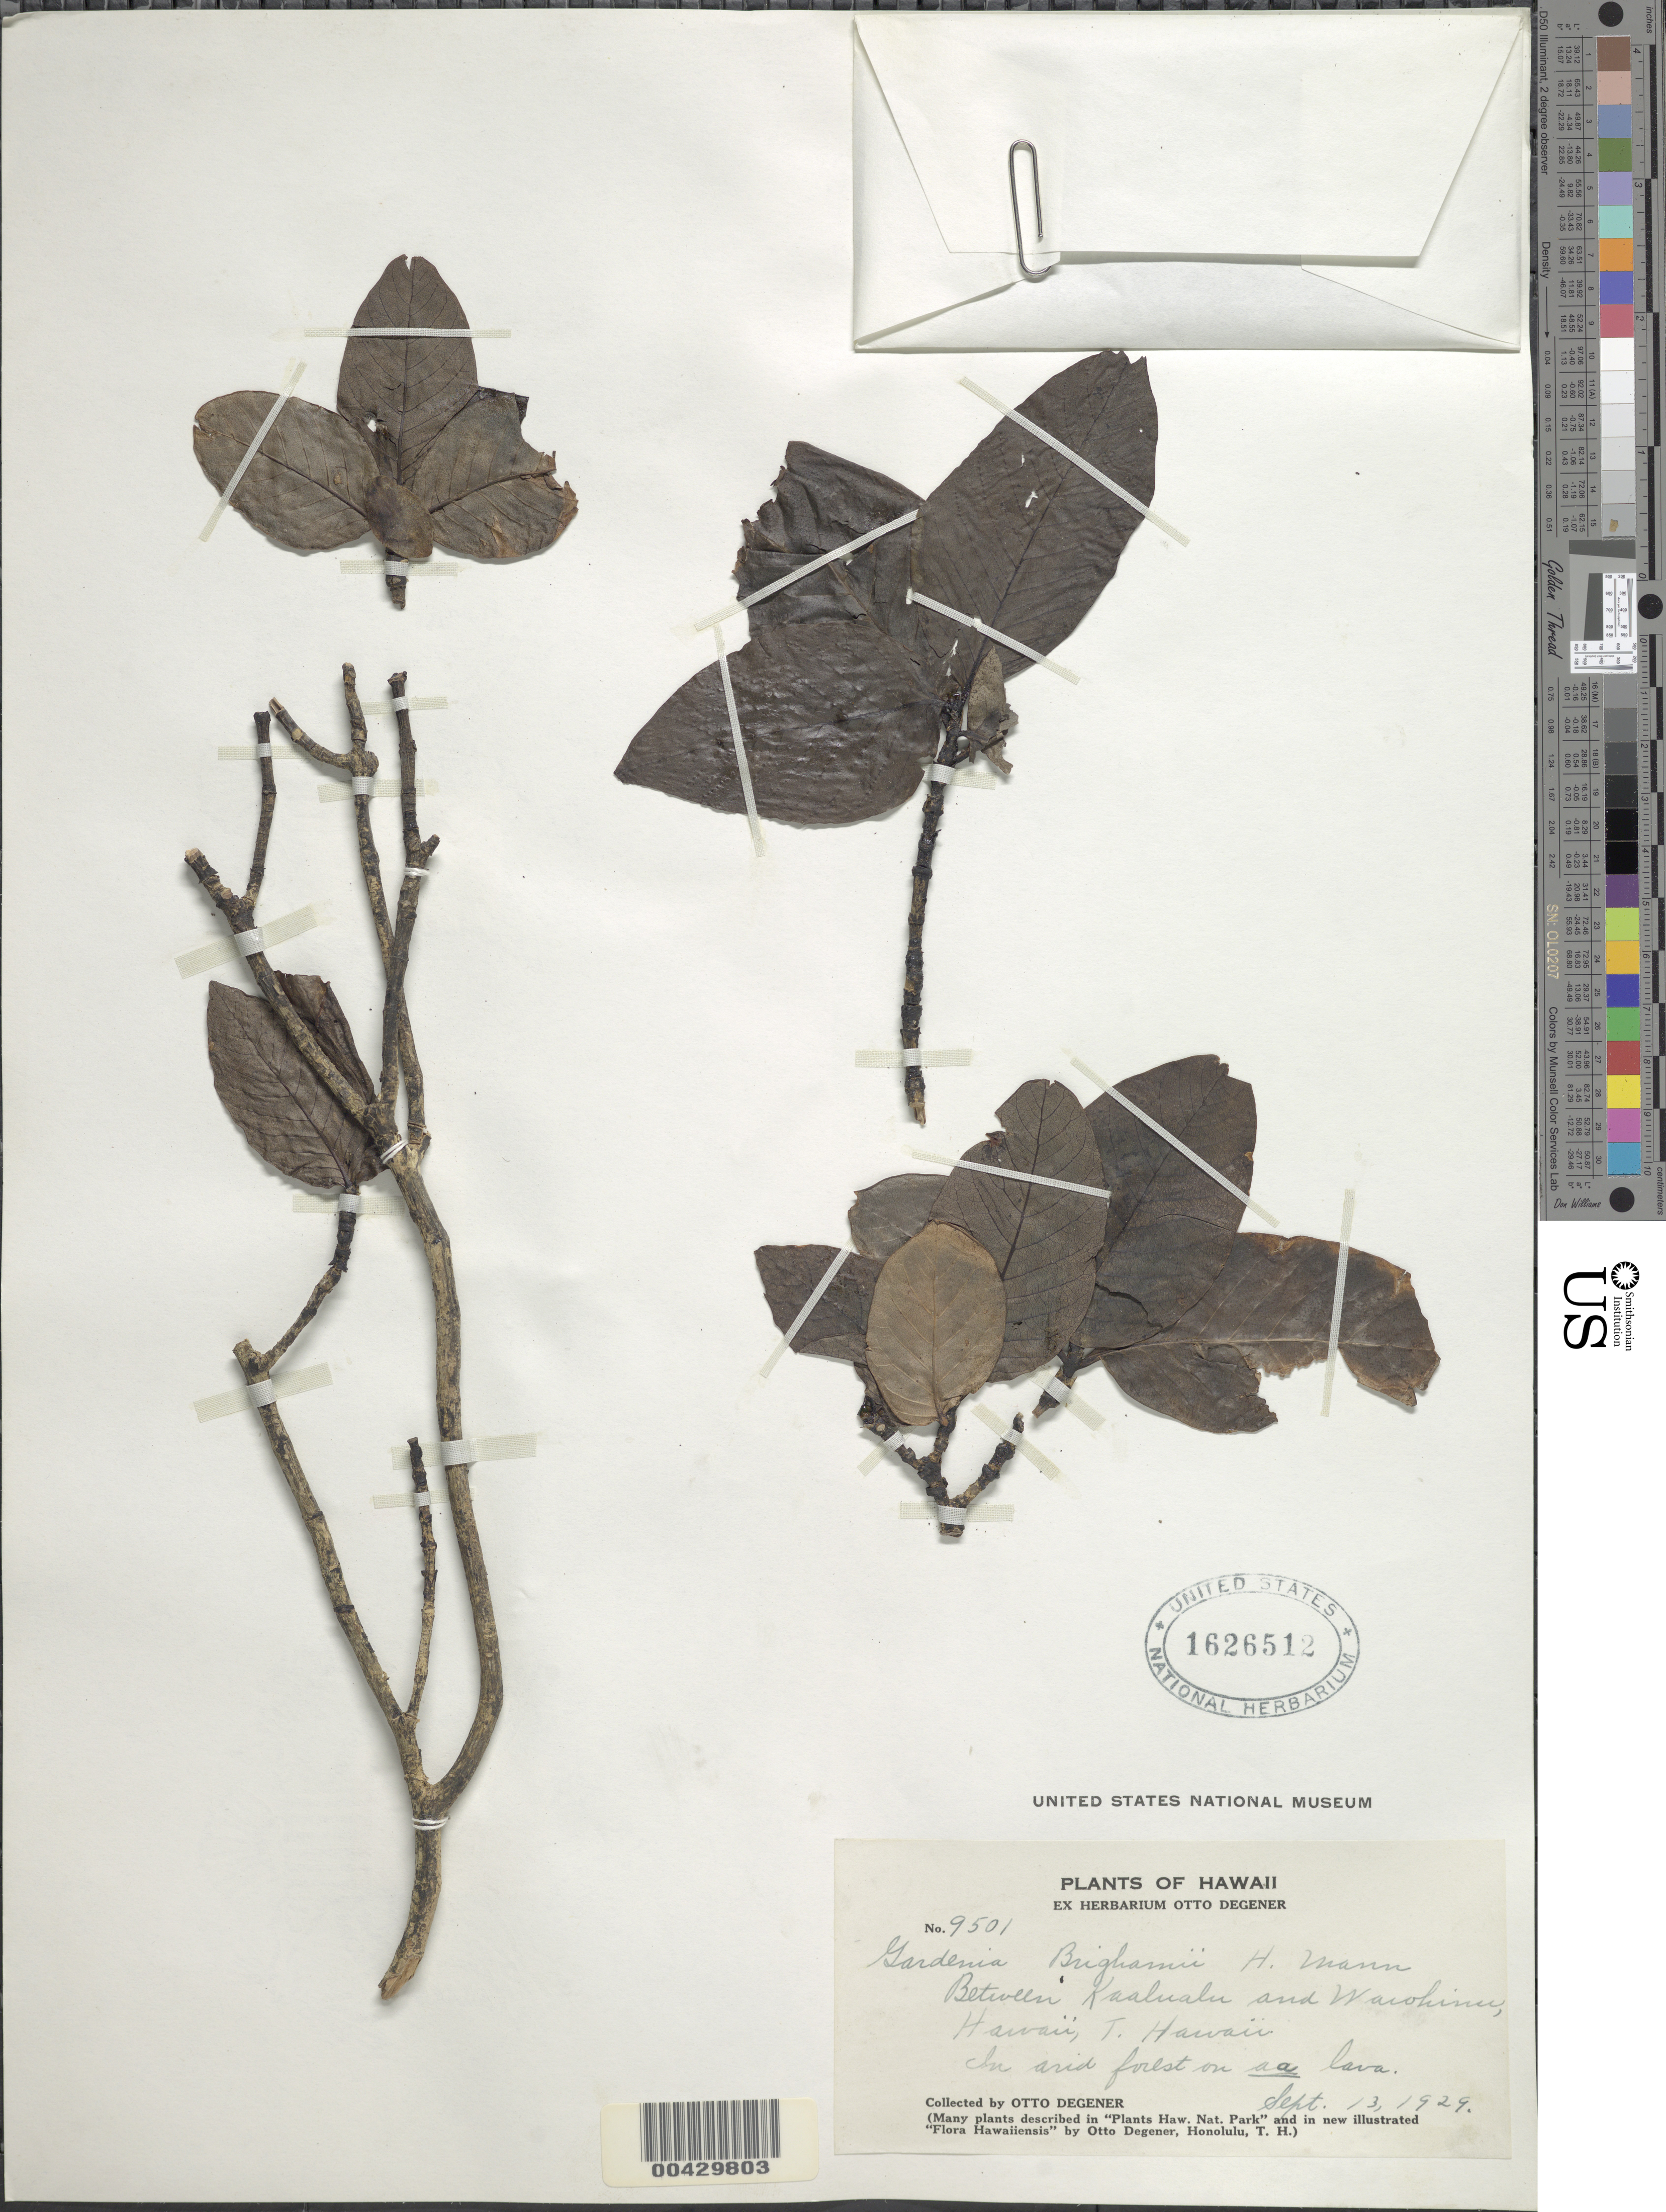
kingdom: Plantae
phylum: Tracheophyta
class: Magnoliopsida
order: Gentianales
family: Rubiaceae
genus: Gardenia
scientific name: Gardenia brighamii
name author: H. Mann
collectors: O. Degener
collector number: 9501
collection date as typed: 13 Sep 1929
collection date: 1929-09-13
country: United States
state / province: Hawaii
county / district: Hawaii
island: Hawaii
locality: Between Kaalualu and Waiohinu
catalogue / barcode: US 1626512